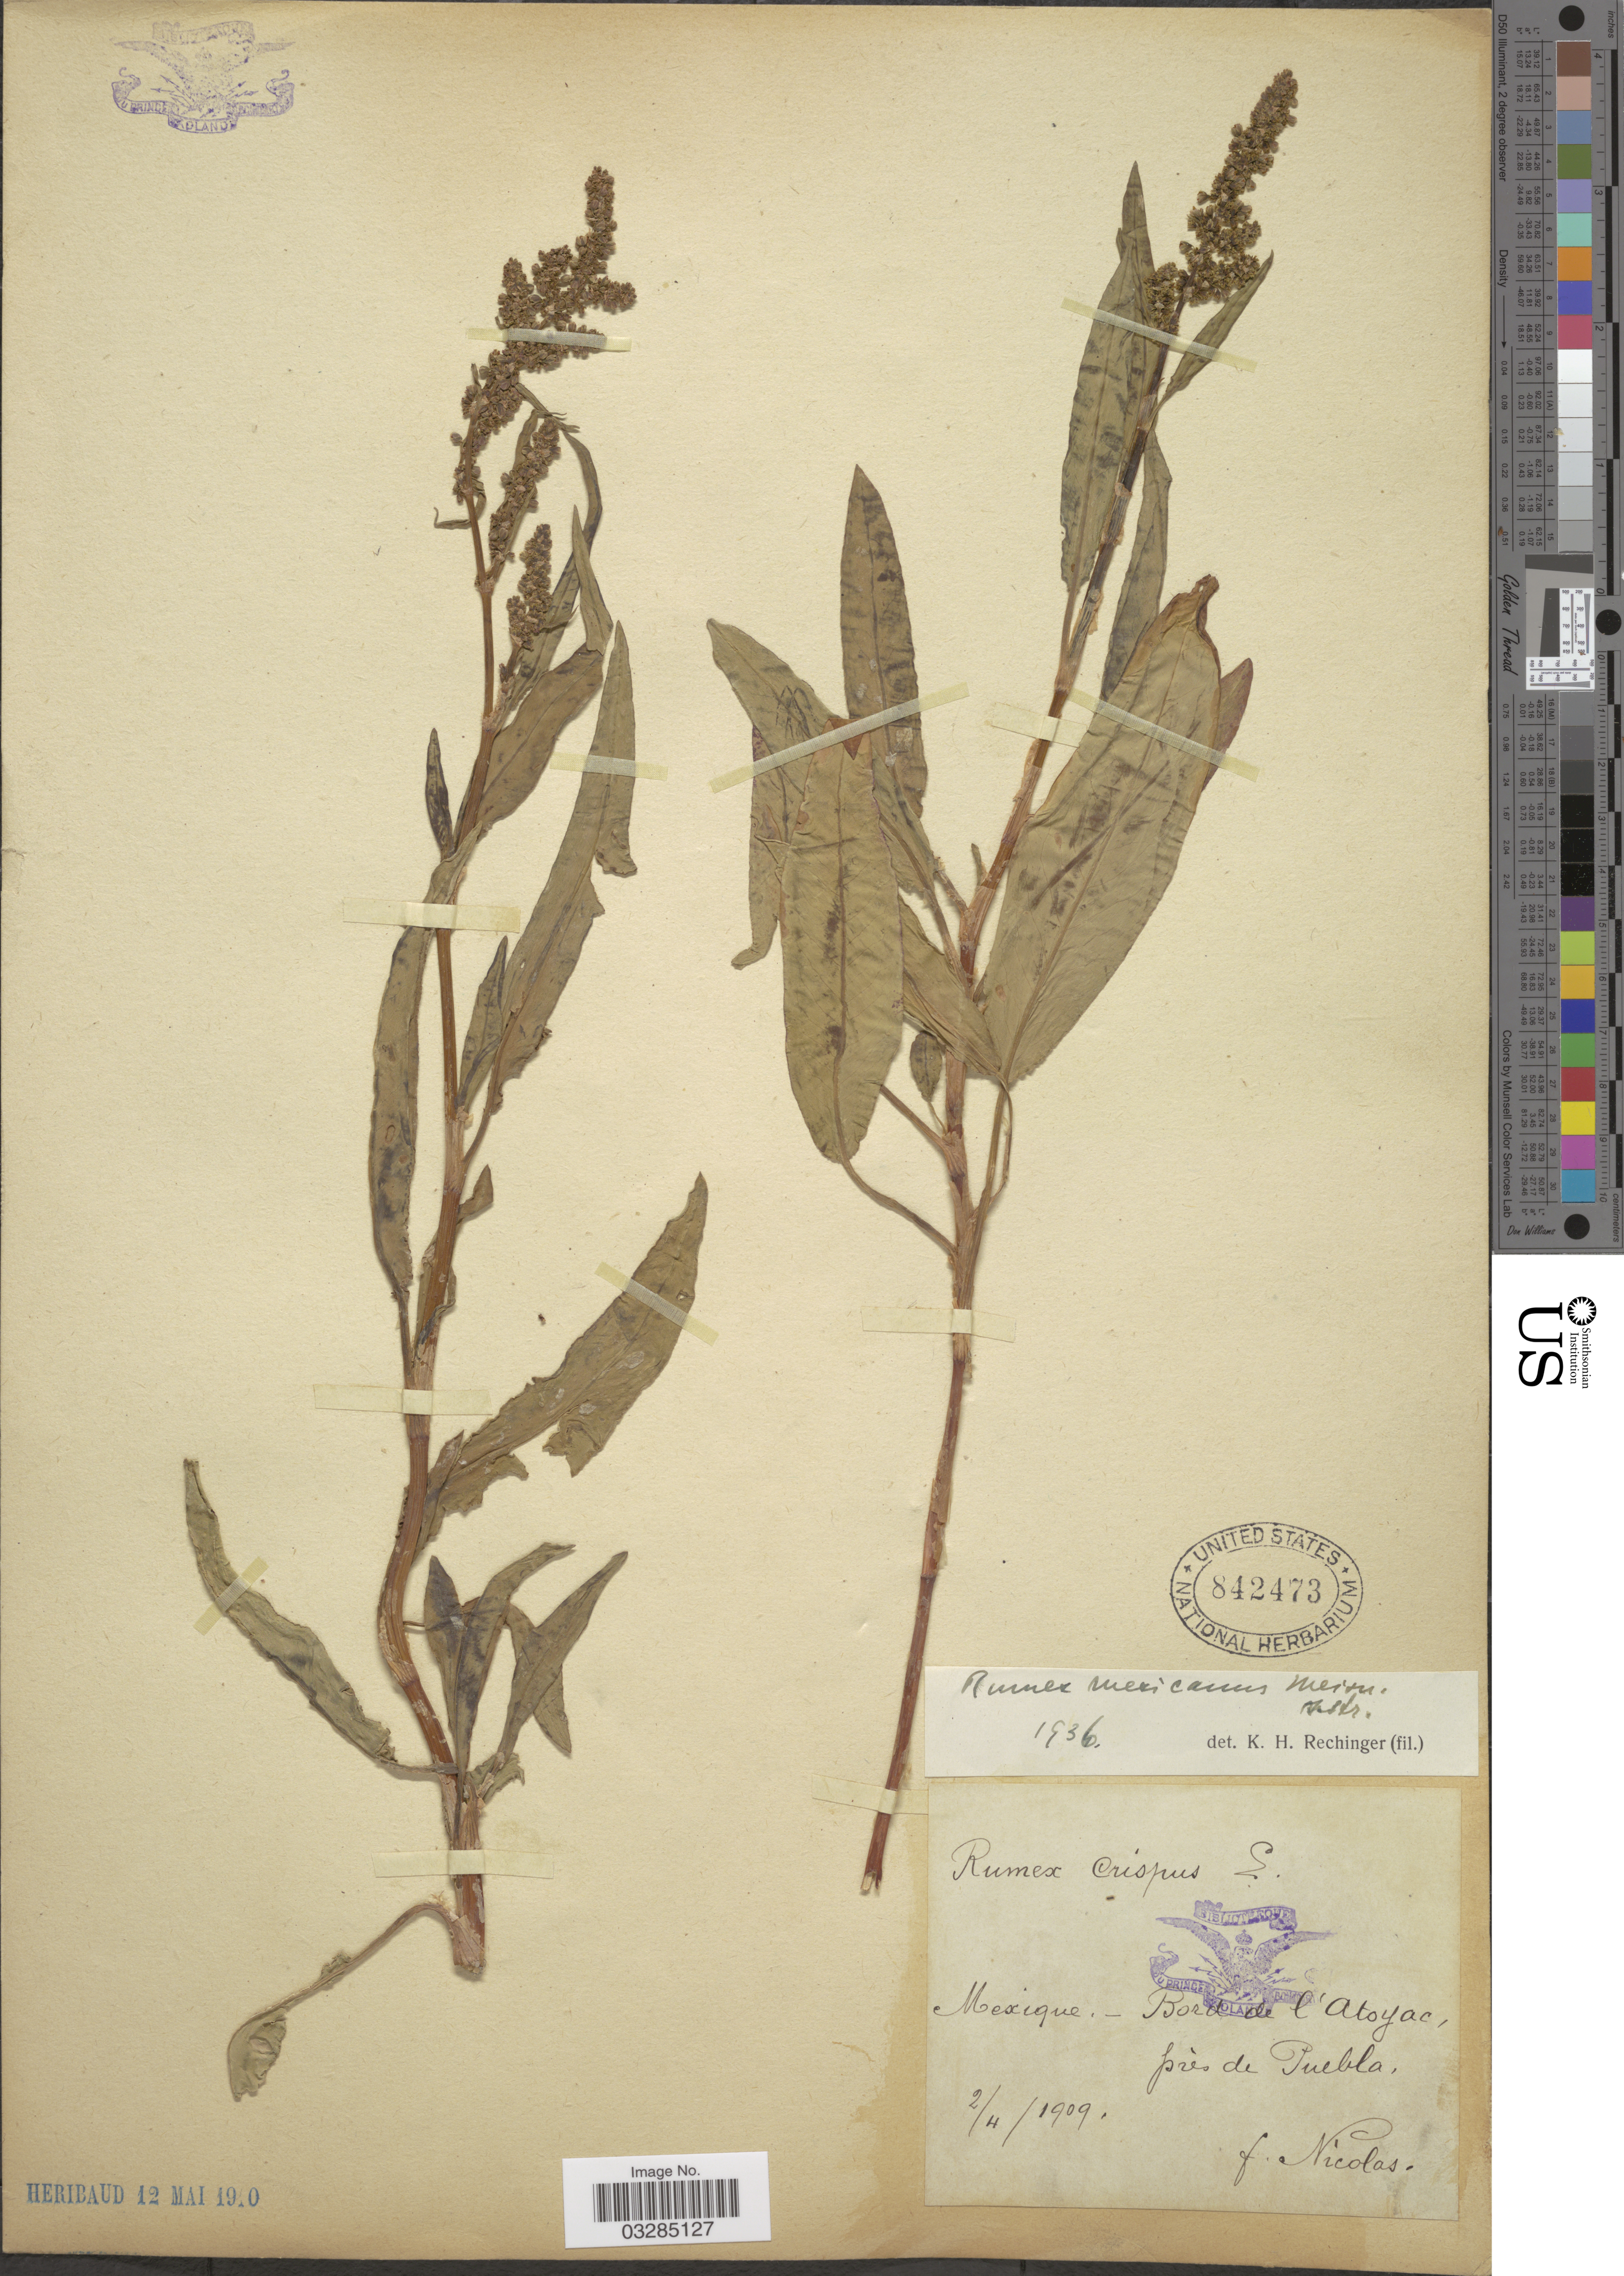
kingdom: Plantae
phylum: Tracheophyta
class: Magnoliopsida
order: Caryophyllales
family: Polygonaceae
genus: Rumex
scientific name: Rumex mexicanus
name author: Meisn.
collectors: F. Nicolas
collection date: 1909-04-02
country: Mexico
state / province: Puebla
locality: Bord de l'Atoyac, près de Puebla.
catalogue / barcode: US 842473